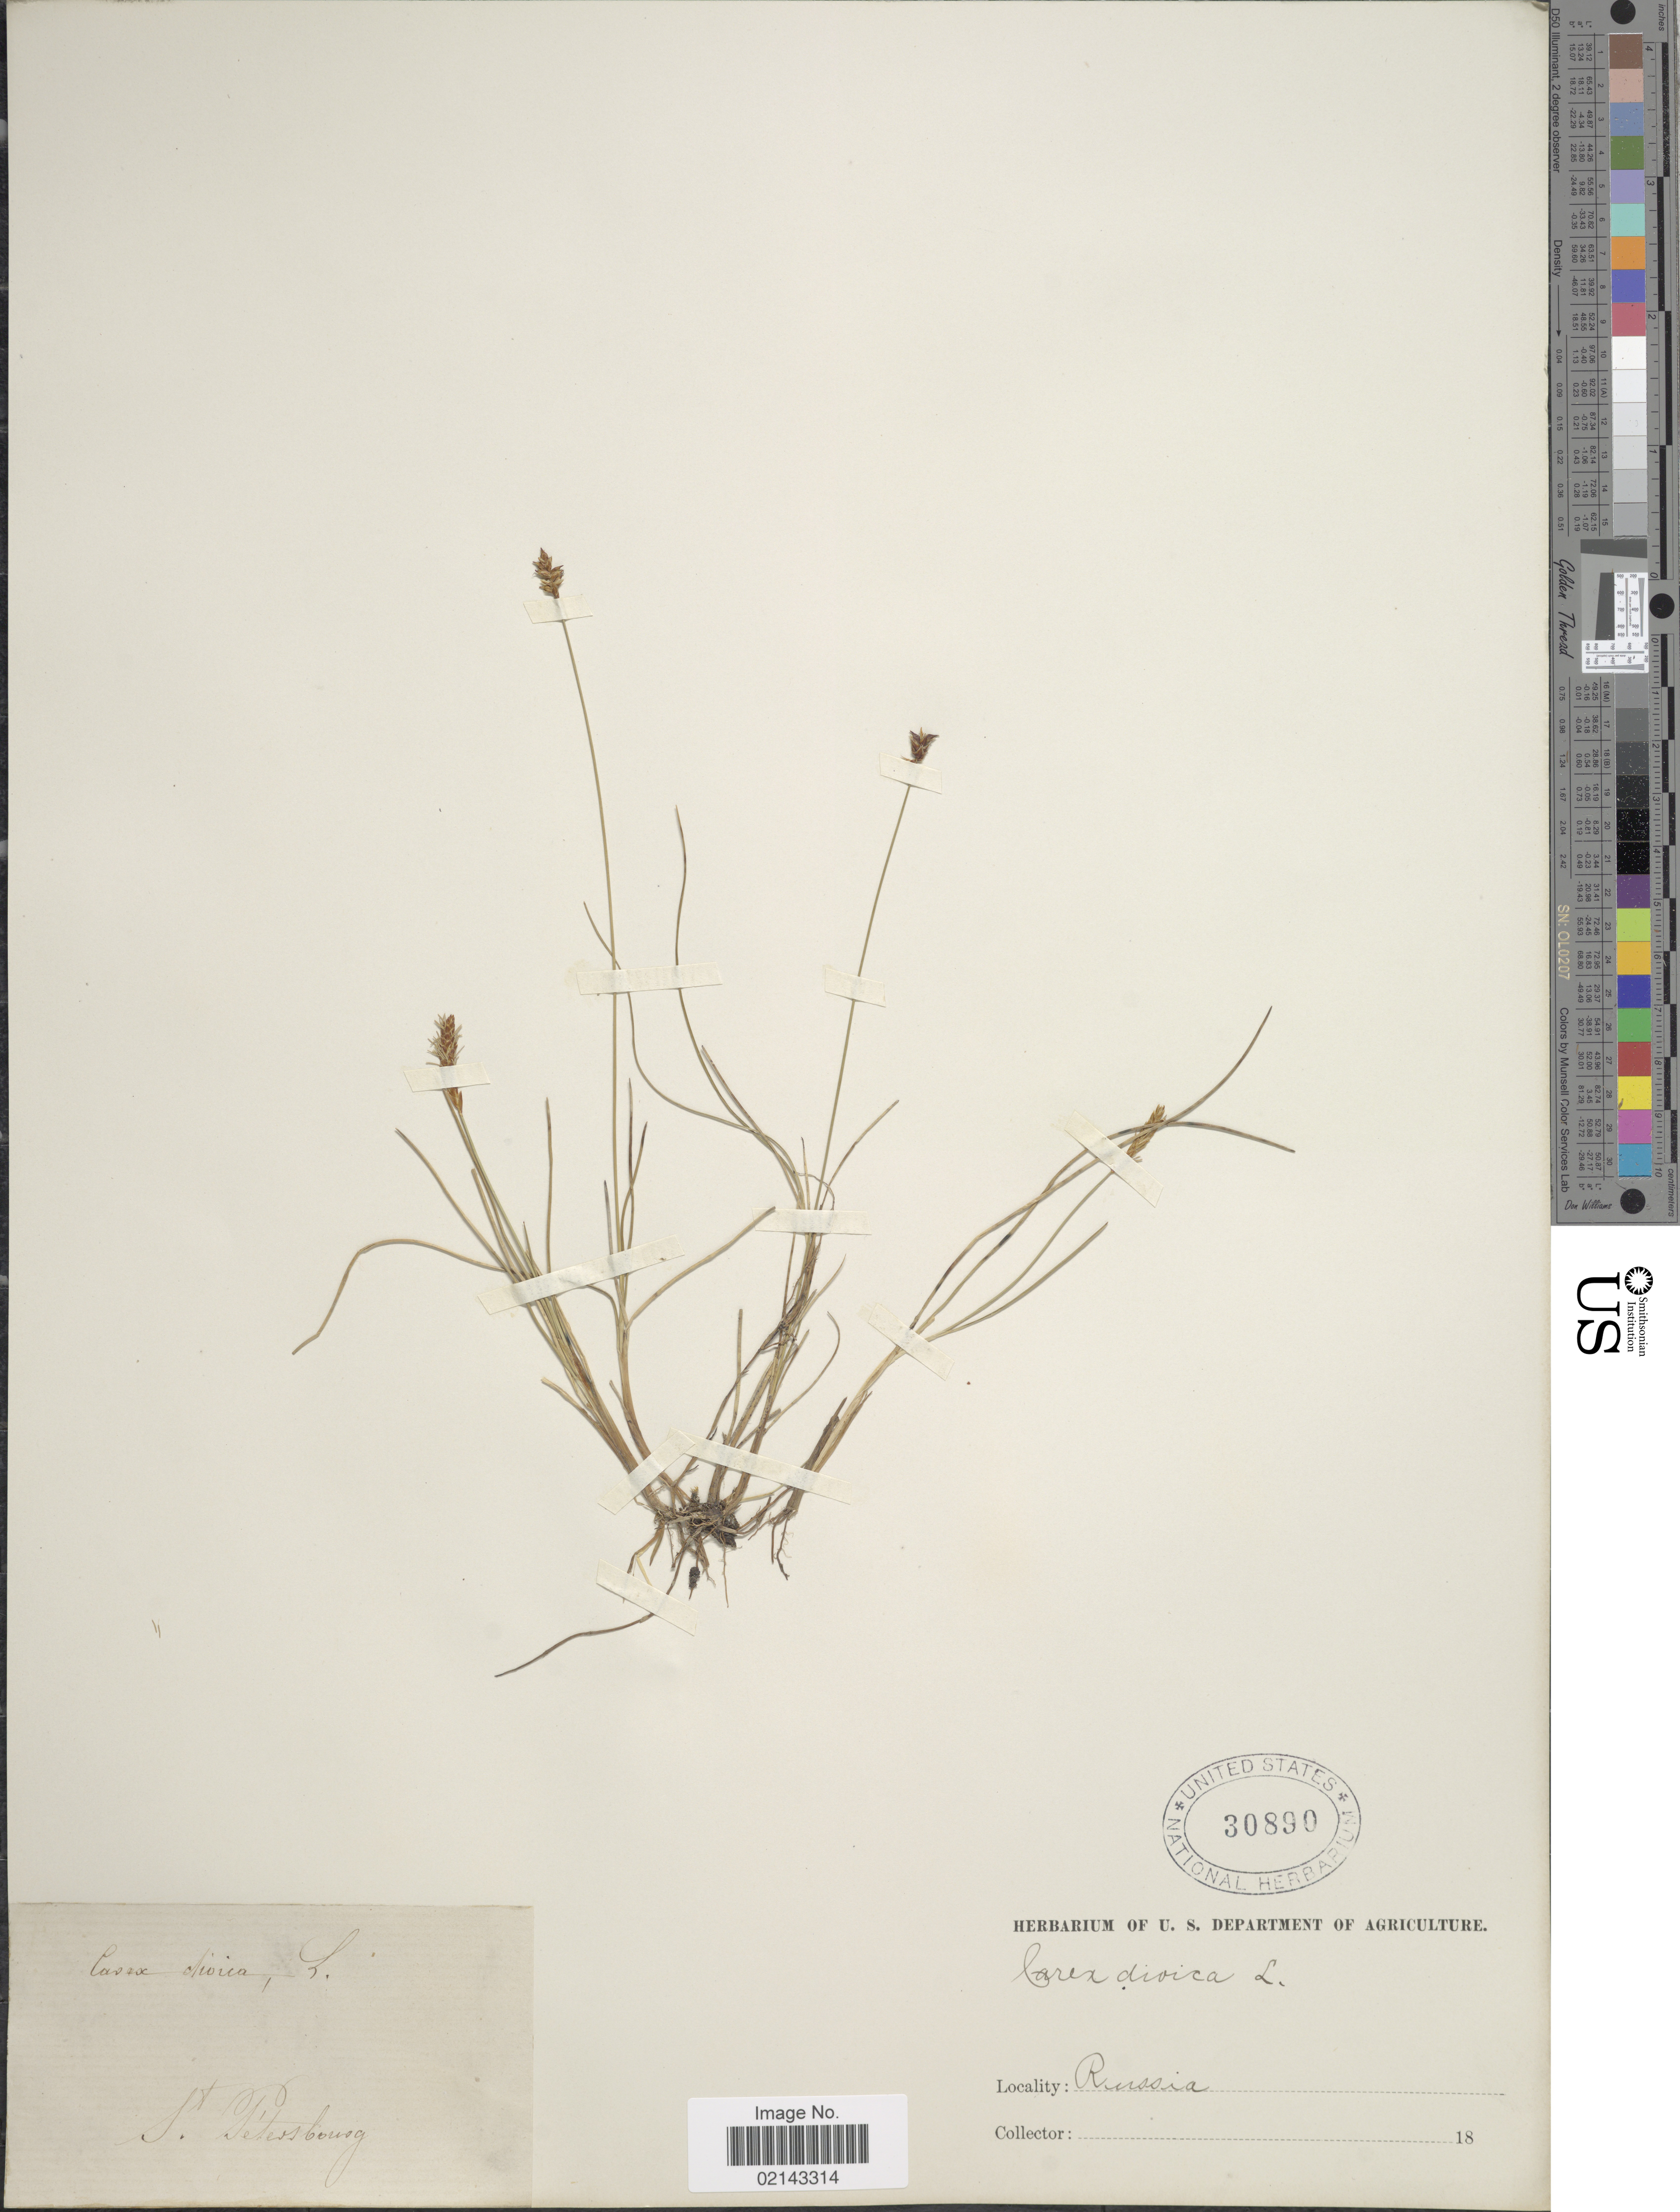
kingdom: Plantae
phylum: Tracheophyta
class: Liliopsida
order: Poales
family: Cyperaceae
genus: Carex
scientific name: Carex dioica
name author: L.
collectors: ex herb. U. S. Department of Agriculture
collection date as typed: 18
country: Russian Federation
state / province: St. Petersburg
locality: St Petersbourg, Russia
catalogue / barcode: US 30890